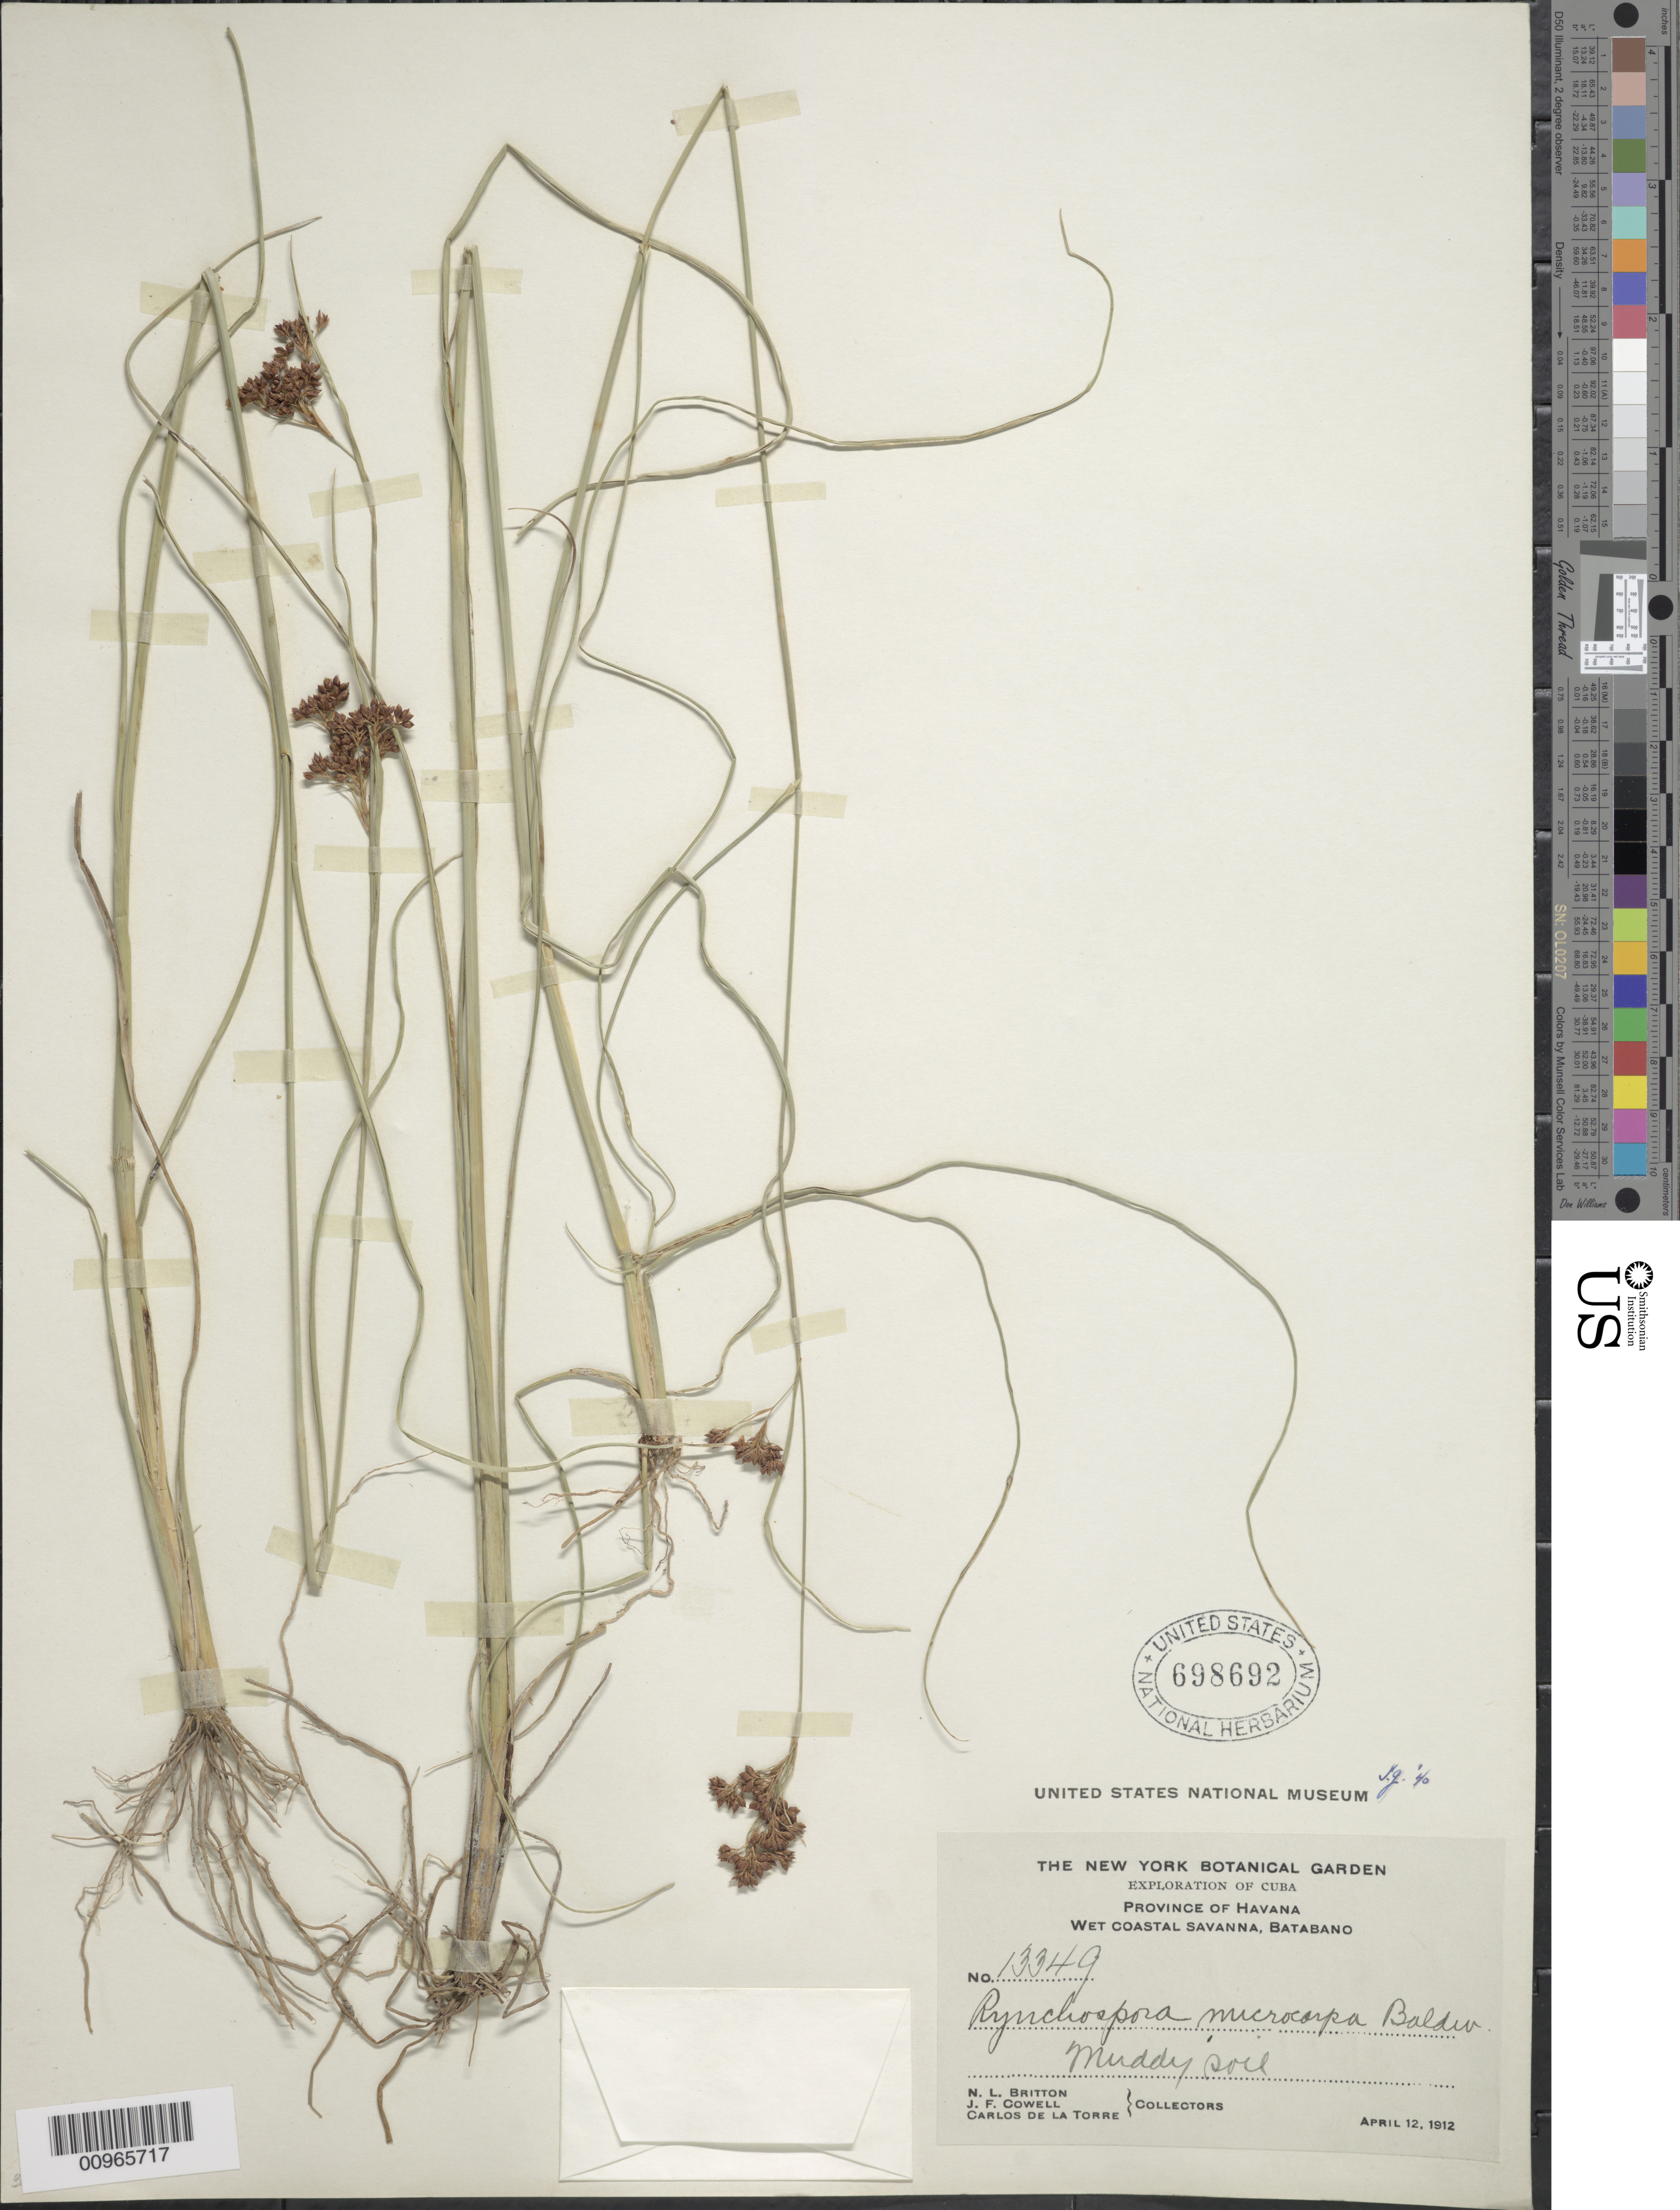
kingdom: Plantae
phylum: Tracheophyta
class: Liliopsida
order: Poales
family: Cyperaceae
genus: Rhynchospora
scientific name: Rhynchospora microcarpa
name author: Baldwin ex A. Gray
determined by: Gale, S.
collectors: N. Britton, J. F. Cowell & C. Torres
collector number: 13349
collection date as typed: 12 Apr 1912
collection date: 1912-04-12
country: Cuba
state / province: La Habana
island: Cuba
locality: Coastal savanna, Batabano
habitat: Muddy soil in wet coastal savanna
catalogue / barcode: US 698692